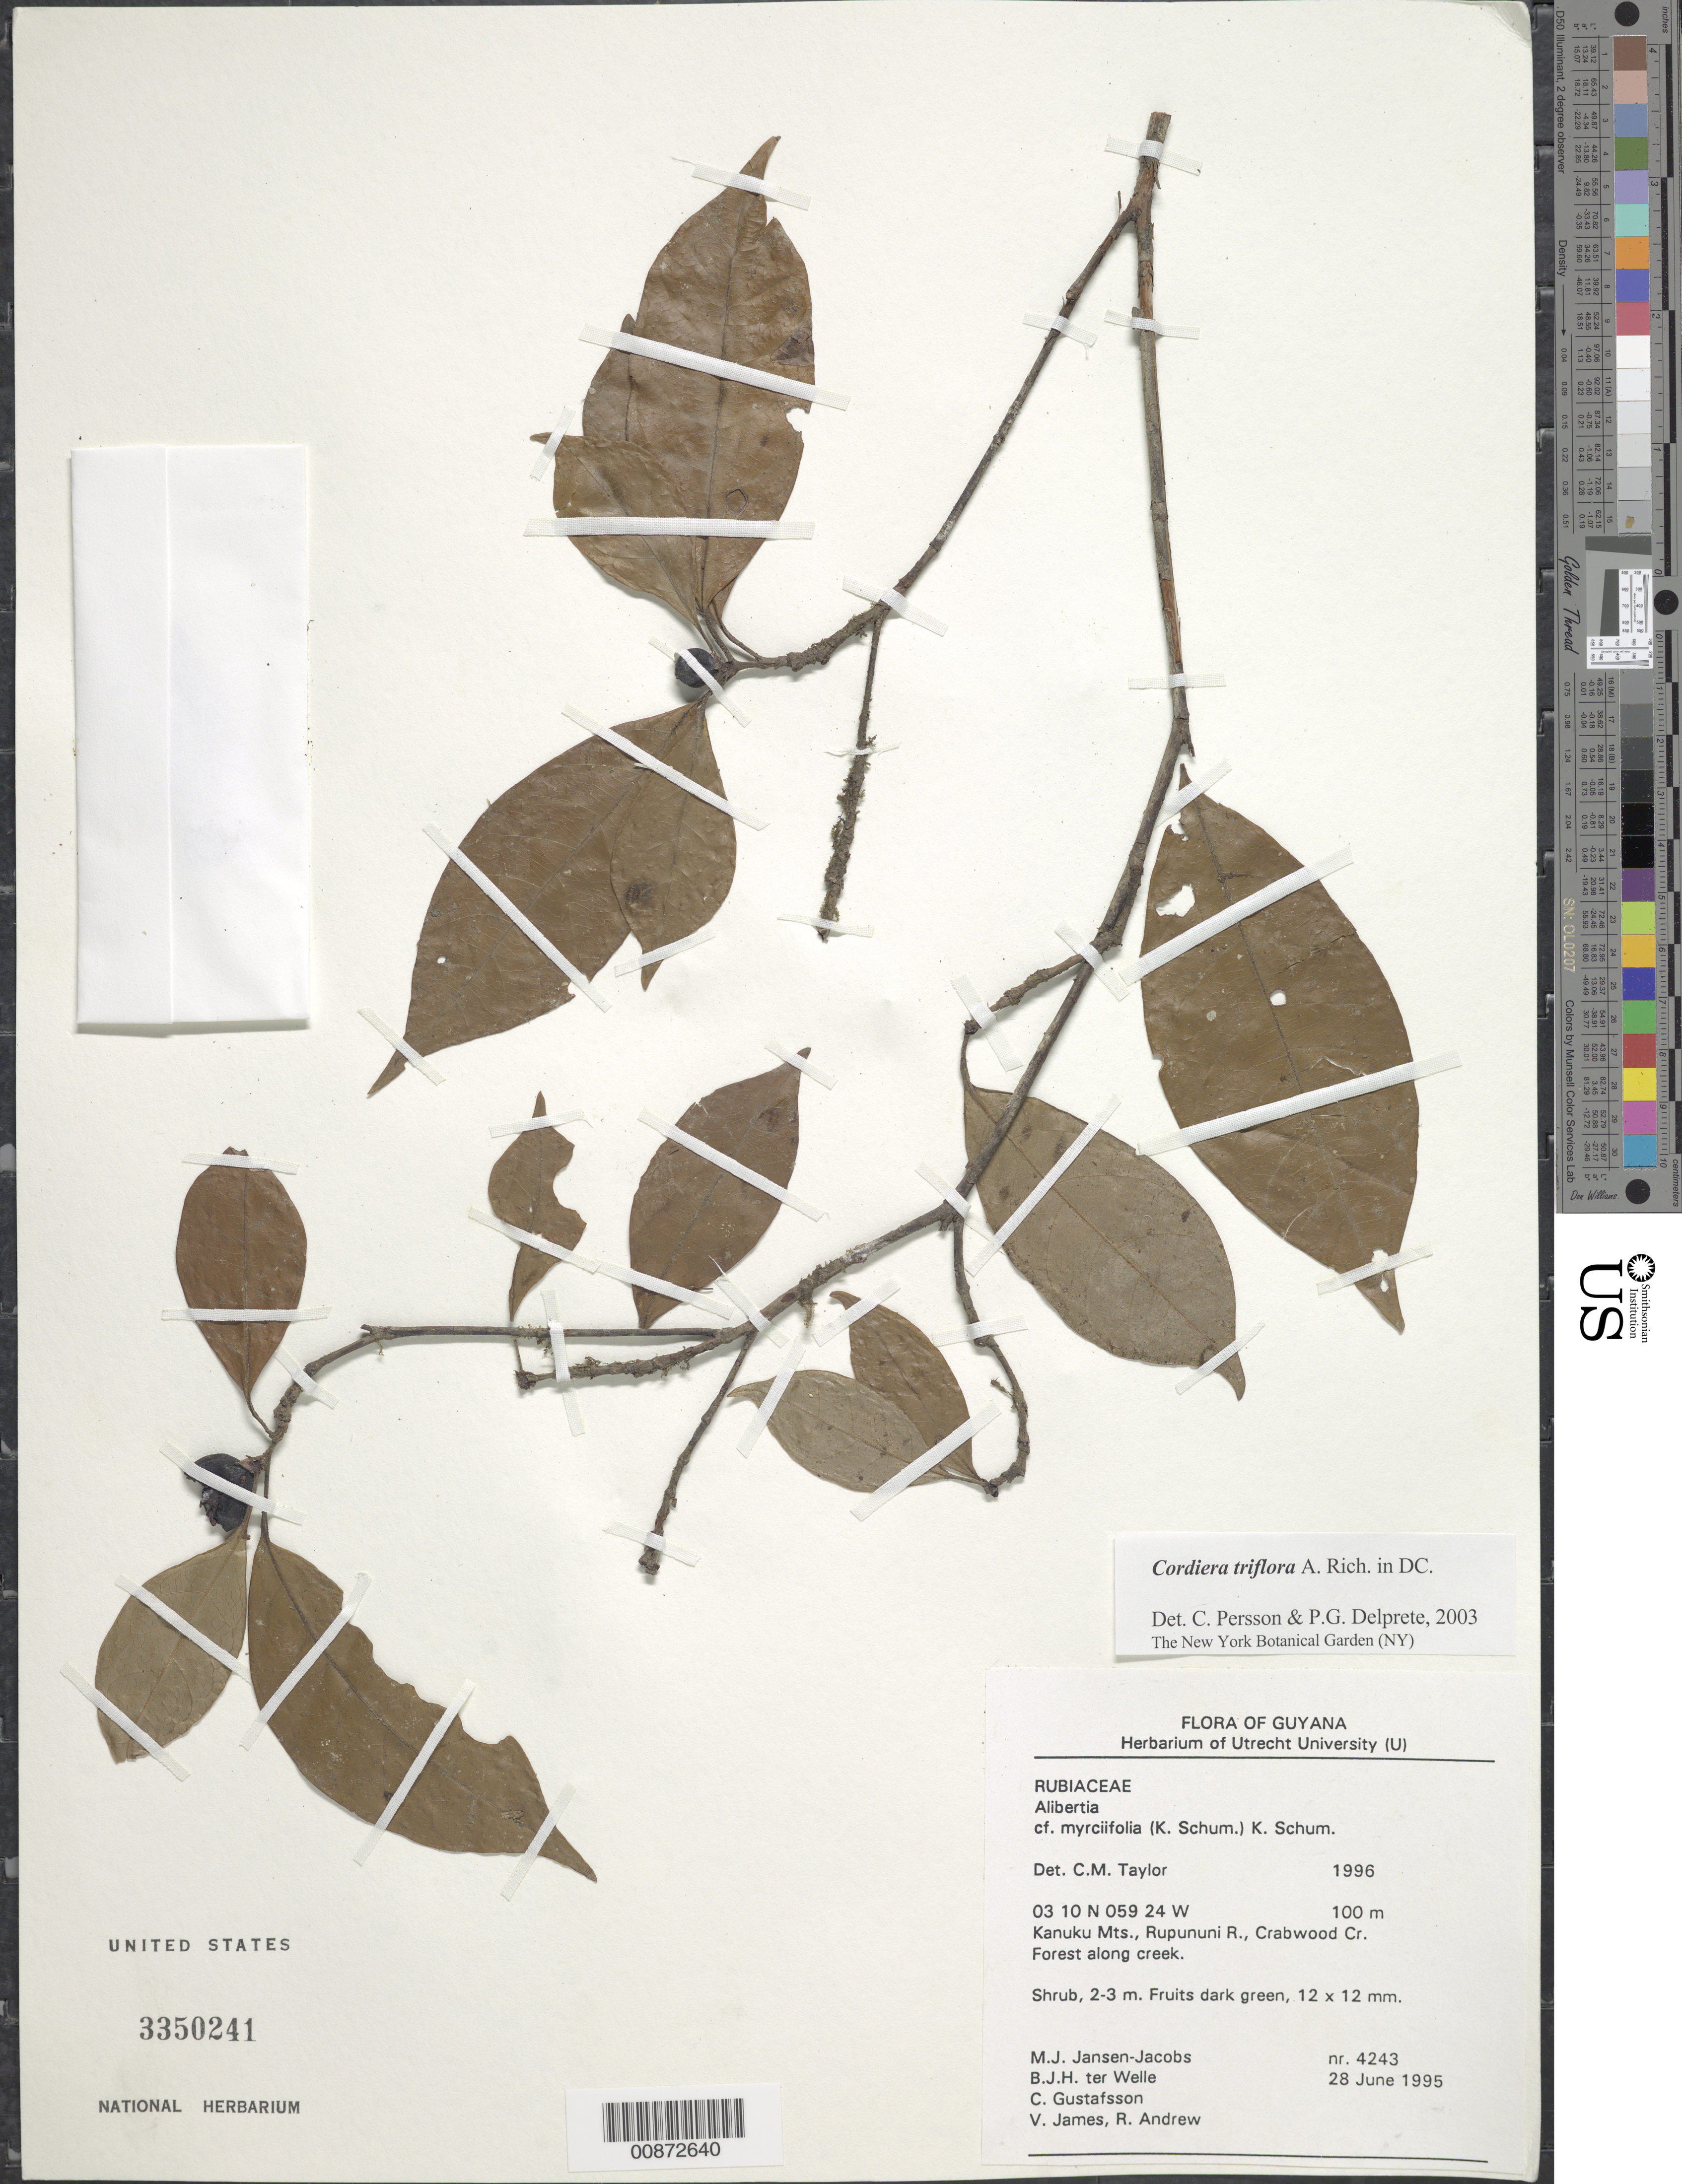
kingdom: Plantae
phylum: Tracheophyta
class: Magnoliopsida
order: Gentianales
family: Rubiaceae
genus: Cordiera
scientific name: Cordiera triflora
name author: A. Rich. ex DC.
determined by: Delprete, P. G.; Persson, C. H.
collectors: M. J. Jansen-Jacobs, B. Welle, C. G. Gustafsson, V. James & R. Andrew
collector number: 4243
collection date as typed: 28-Jun-95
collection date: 1995-06-28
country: Guyana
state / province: U. Takutu-U. Essequibo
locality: Crabwood Creek, Rupununi River, Kanuku Mts.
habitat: Forest along creek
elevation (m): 100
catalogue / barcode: US 3350241